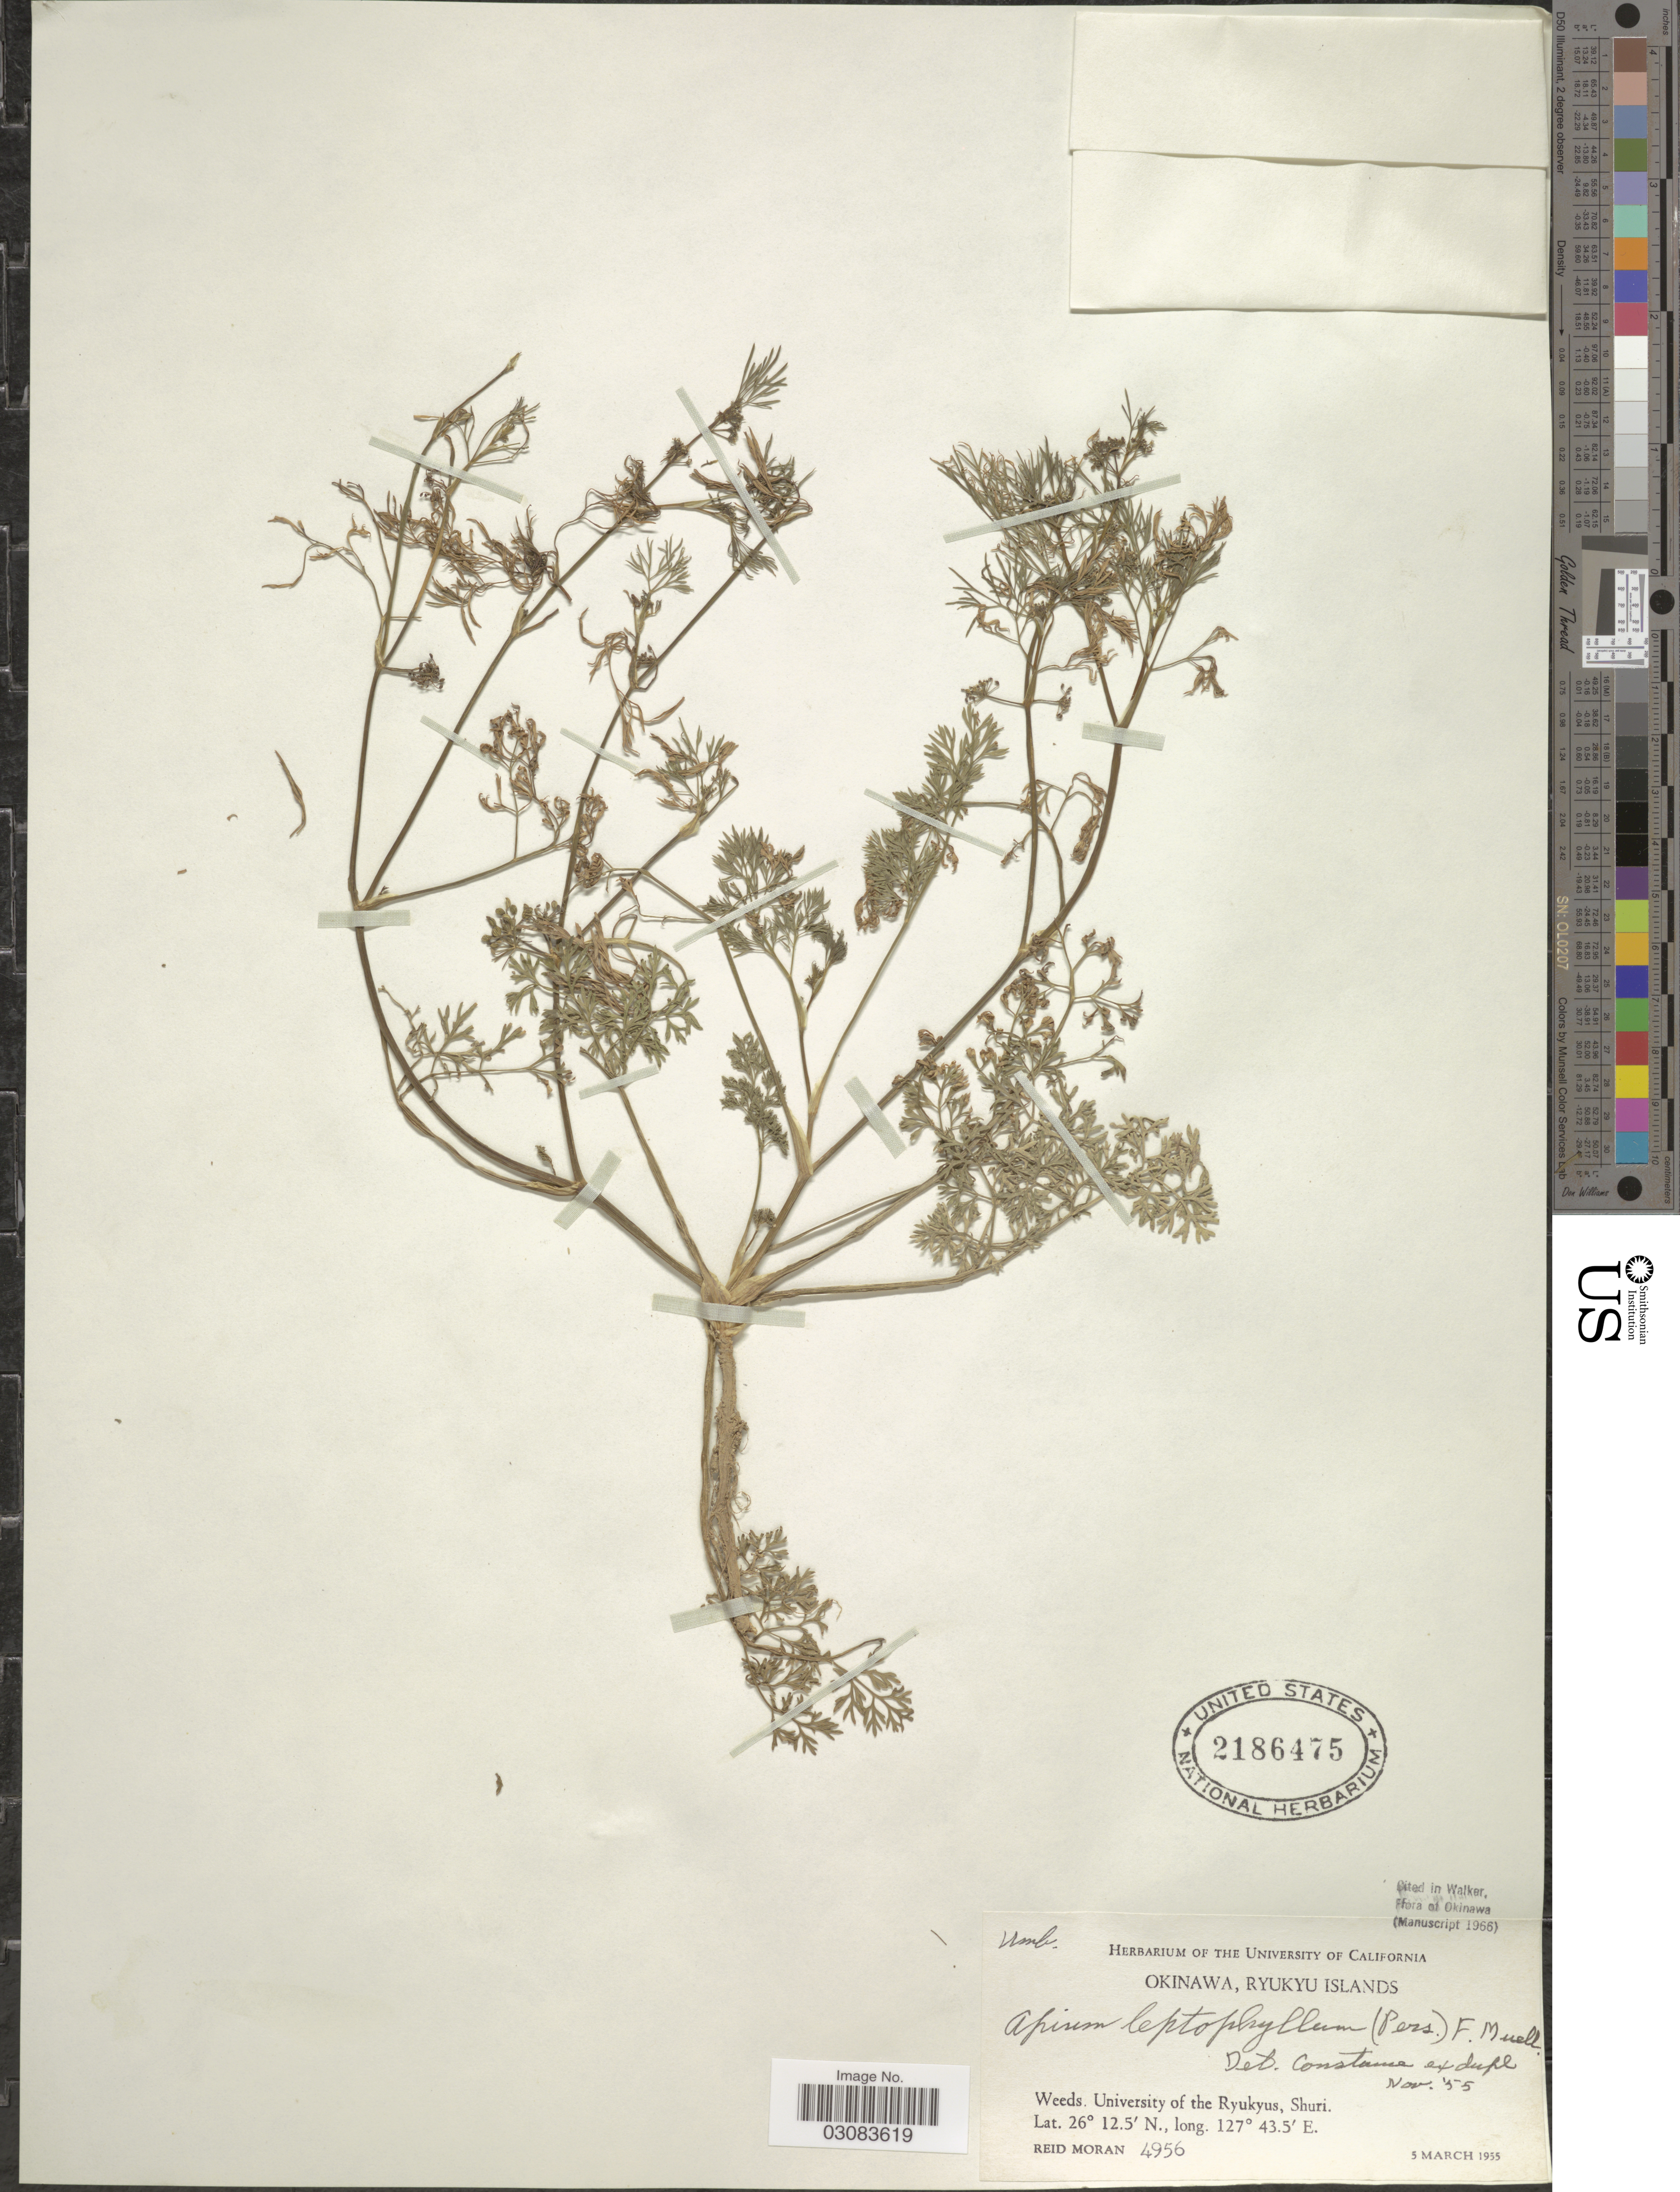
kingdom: Plantae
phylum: Tracheophyta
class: Magnoliopsida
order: Apiales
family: Apiaceae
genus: Cyclospermum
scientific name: Cyclospermum leptophyllum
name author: (Pers.) Sprague ex Britton & P. Wilson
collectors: R. Moran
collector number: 4956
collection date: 1955-03-05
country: Japan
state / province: Okinawa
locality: Ryukyu Islands. Weeds. University of the Ryukyus, Shuri.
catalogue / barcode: US 2186475